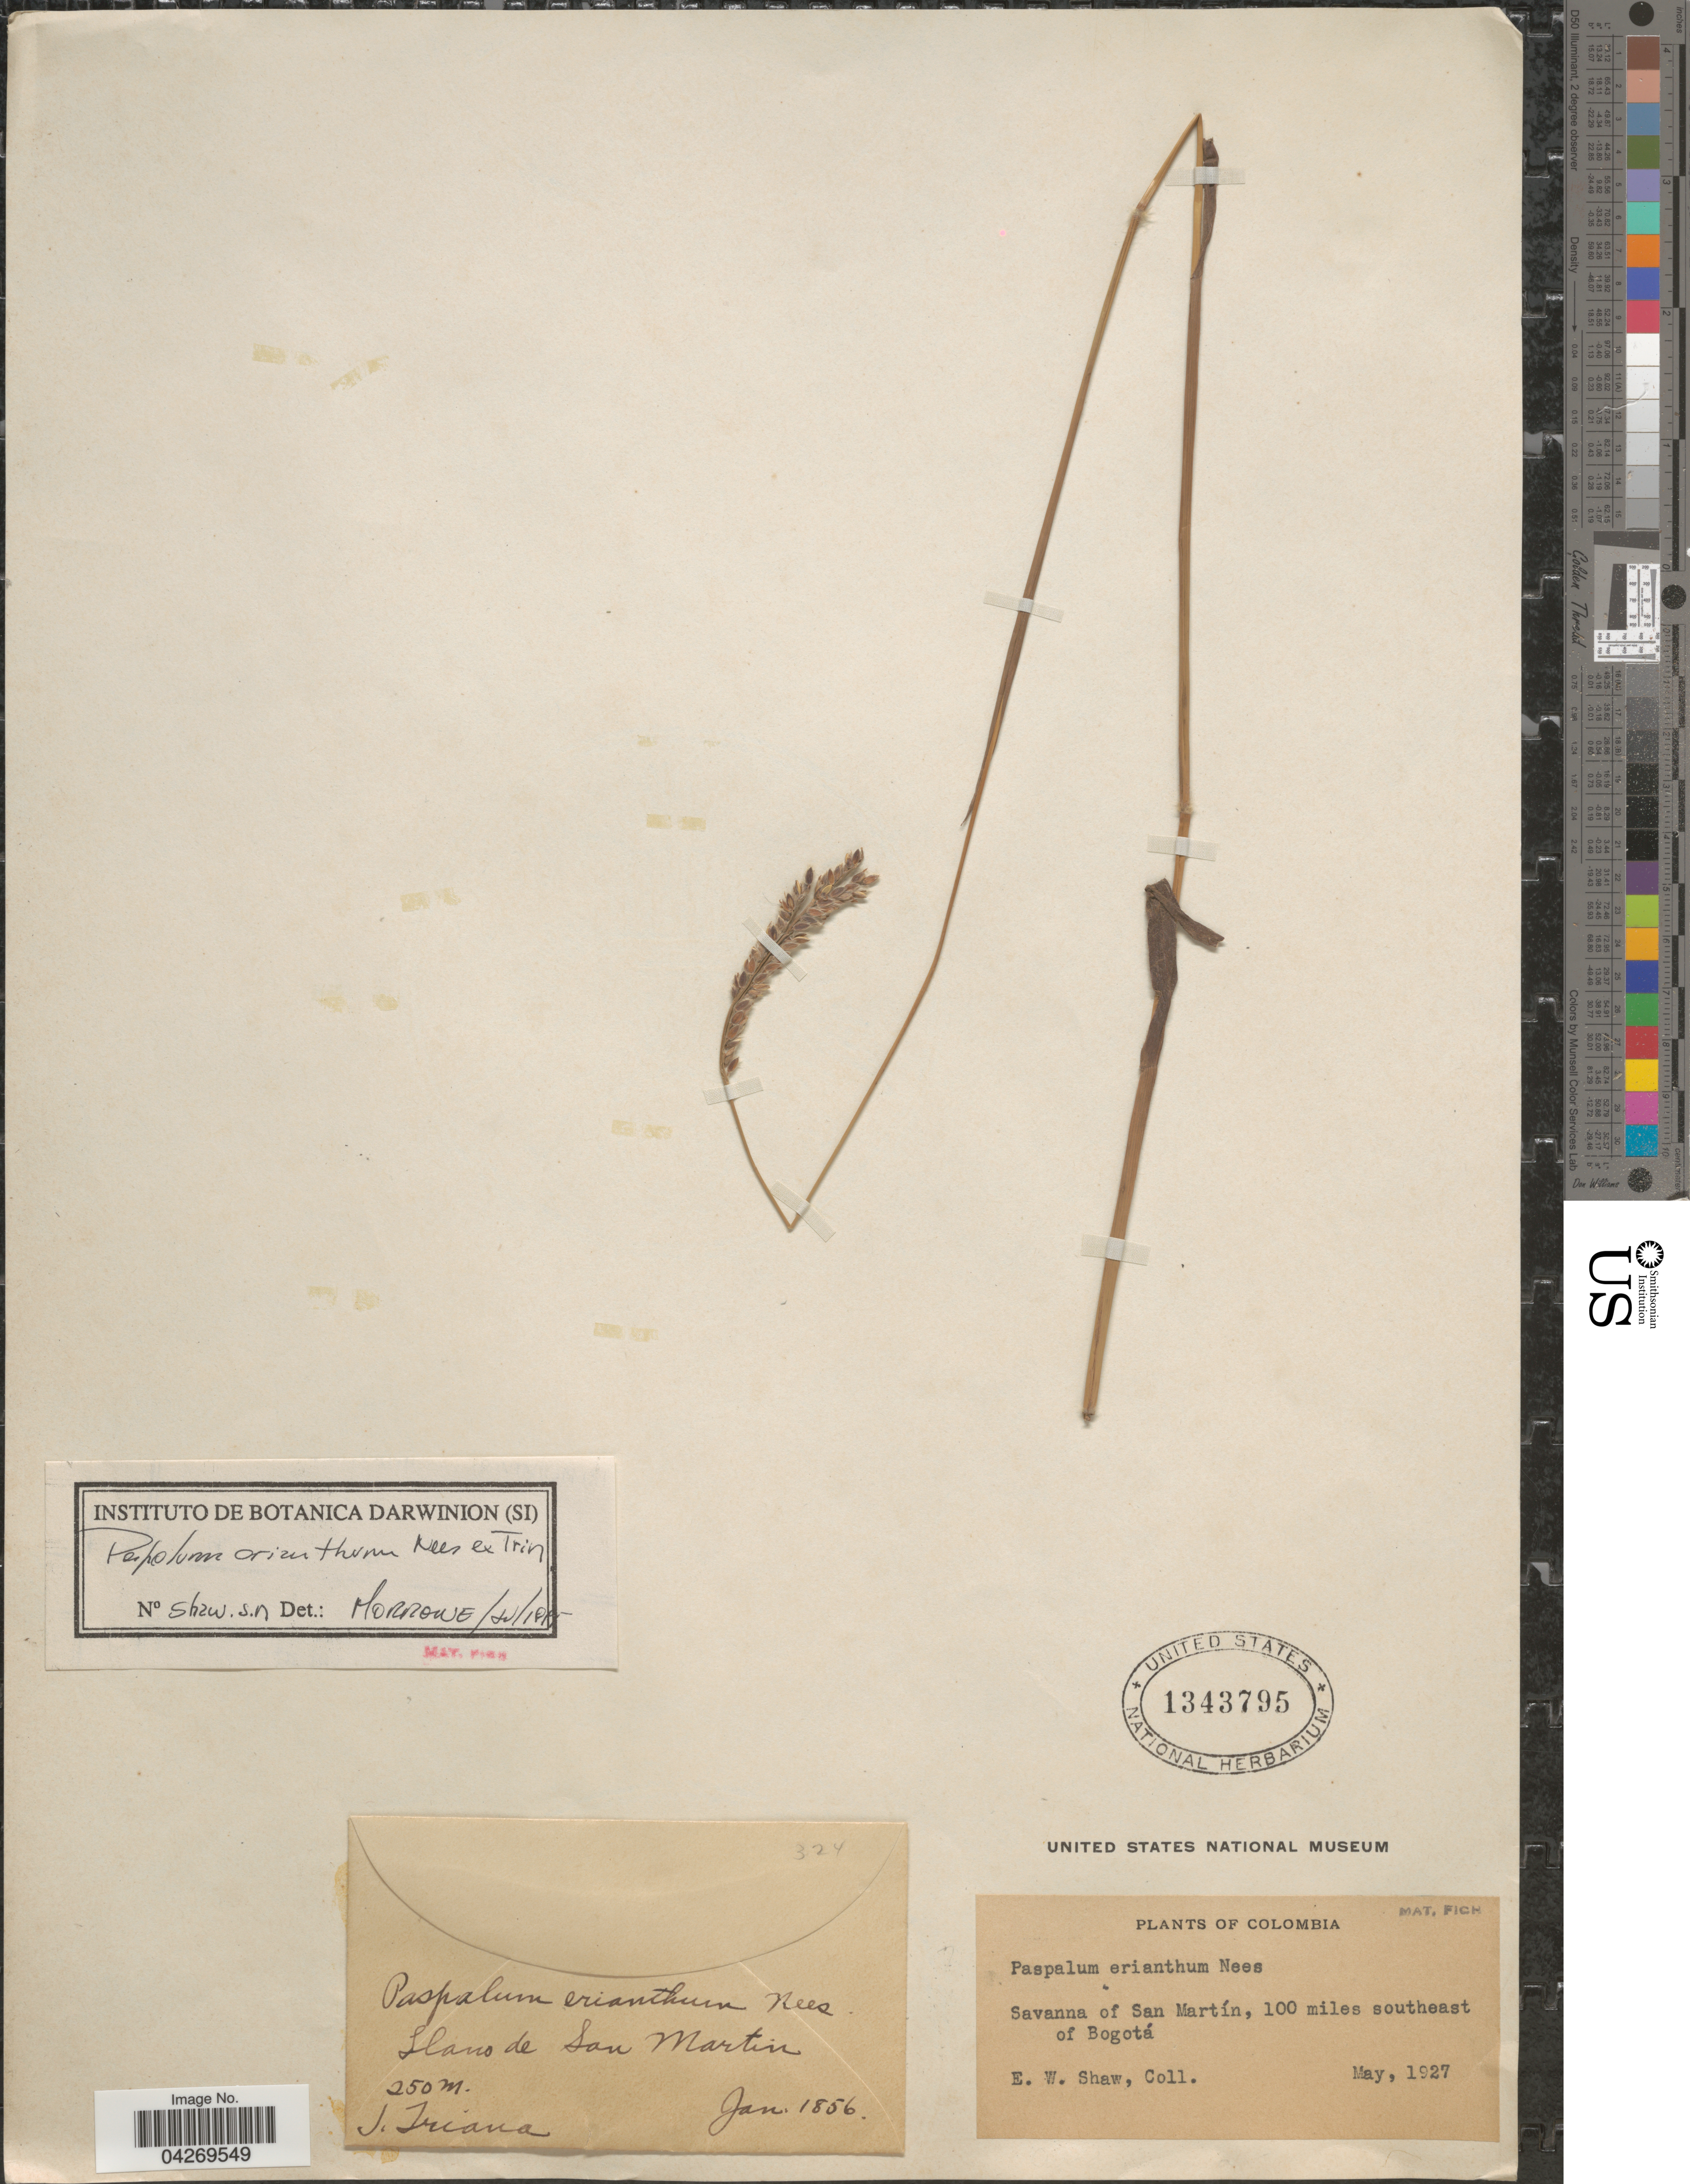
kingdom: Plantae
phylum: Tracheophyta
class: Liliopsida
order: Poales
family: Poaceae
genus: Paspalum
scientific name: Paspalum erianthum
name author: Nees ex Trin.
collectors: E. W. Shaw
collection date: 1927-05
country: Colombia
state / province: Bogota D.C.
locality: Savanna of San Martín, 100 miles southeast of Bogotá.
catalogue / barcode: US 1343795